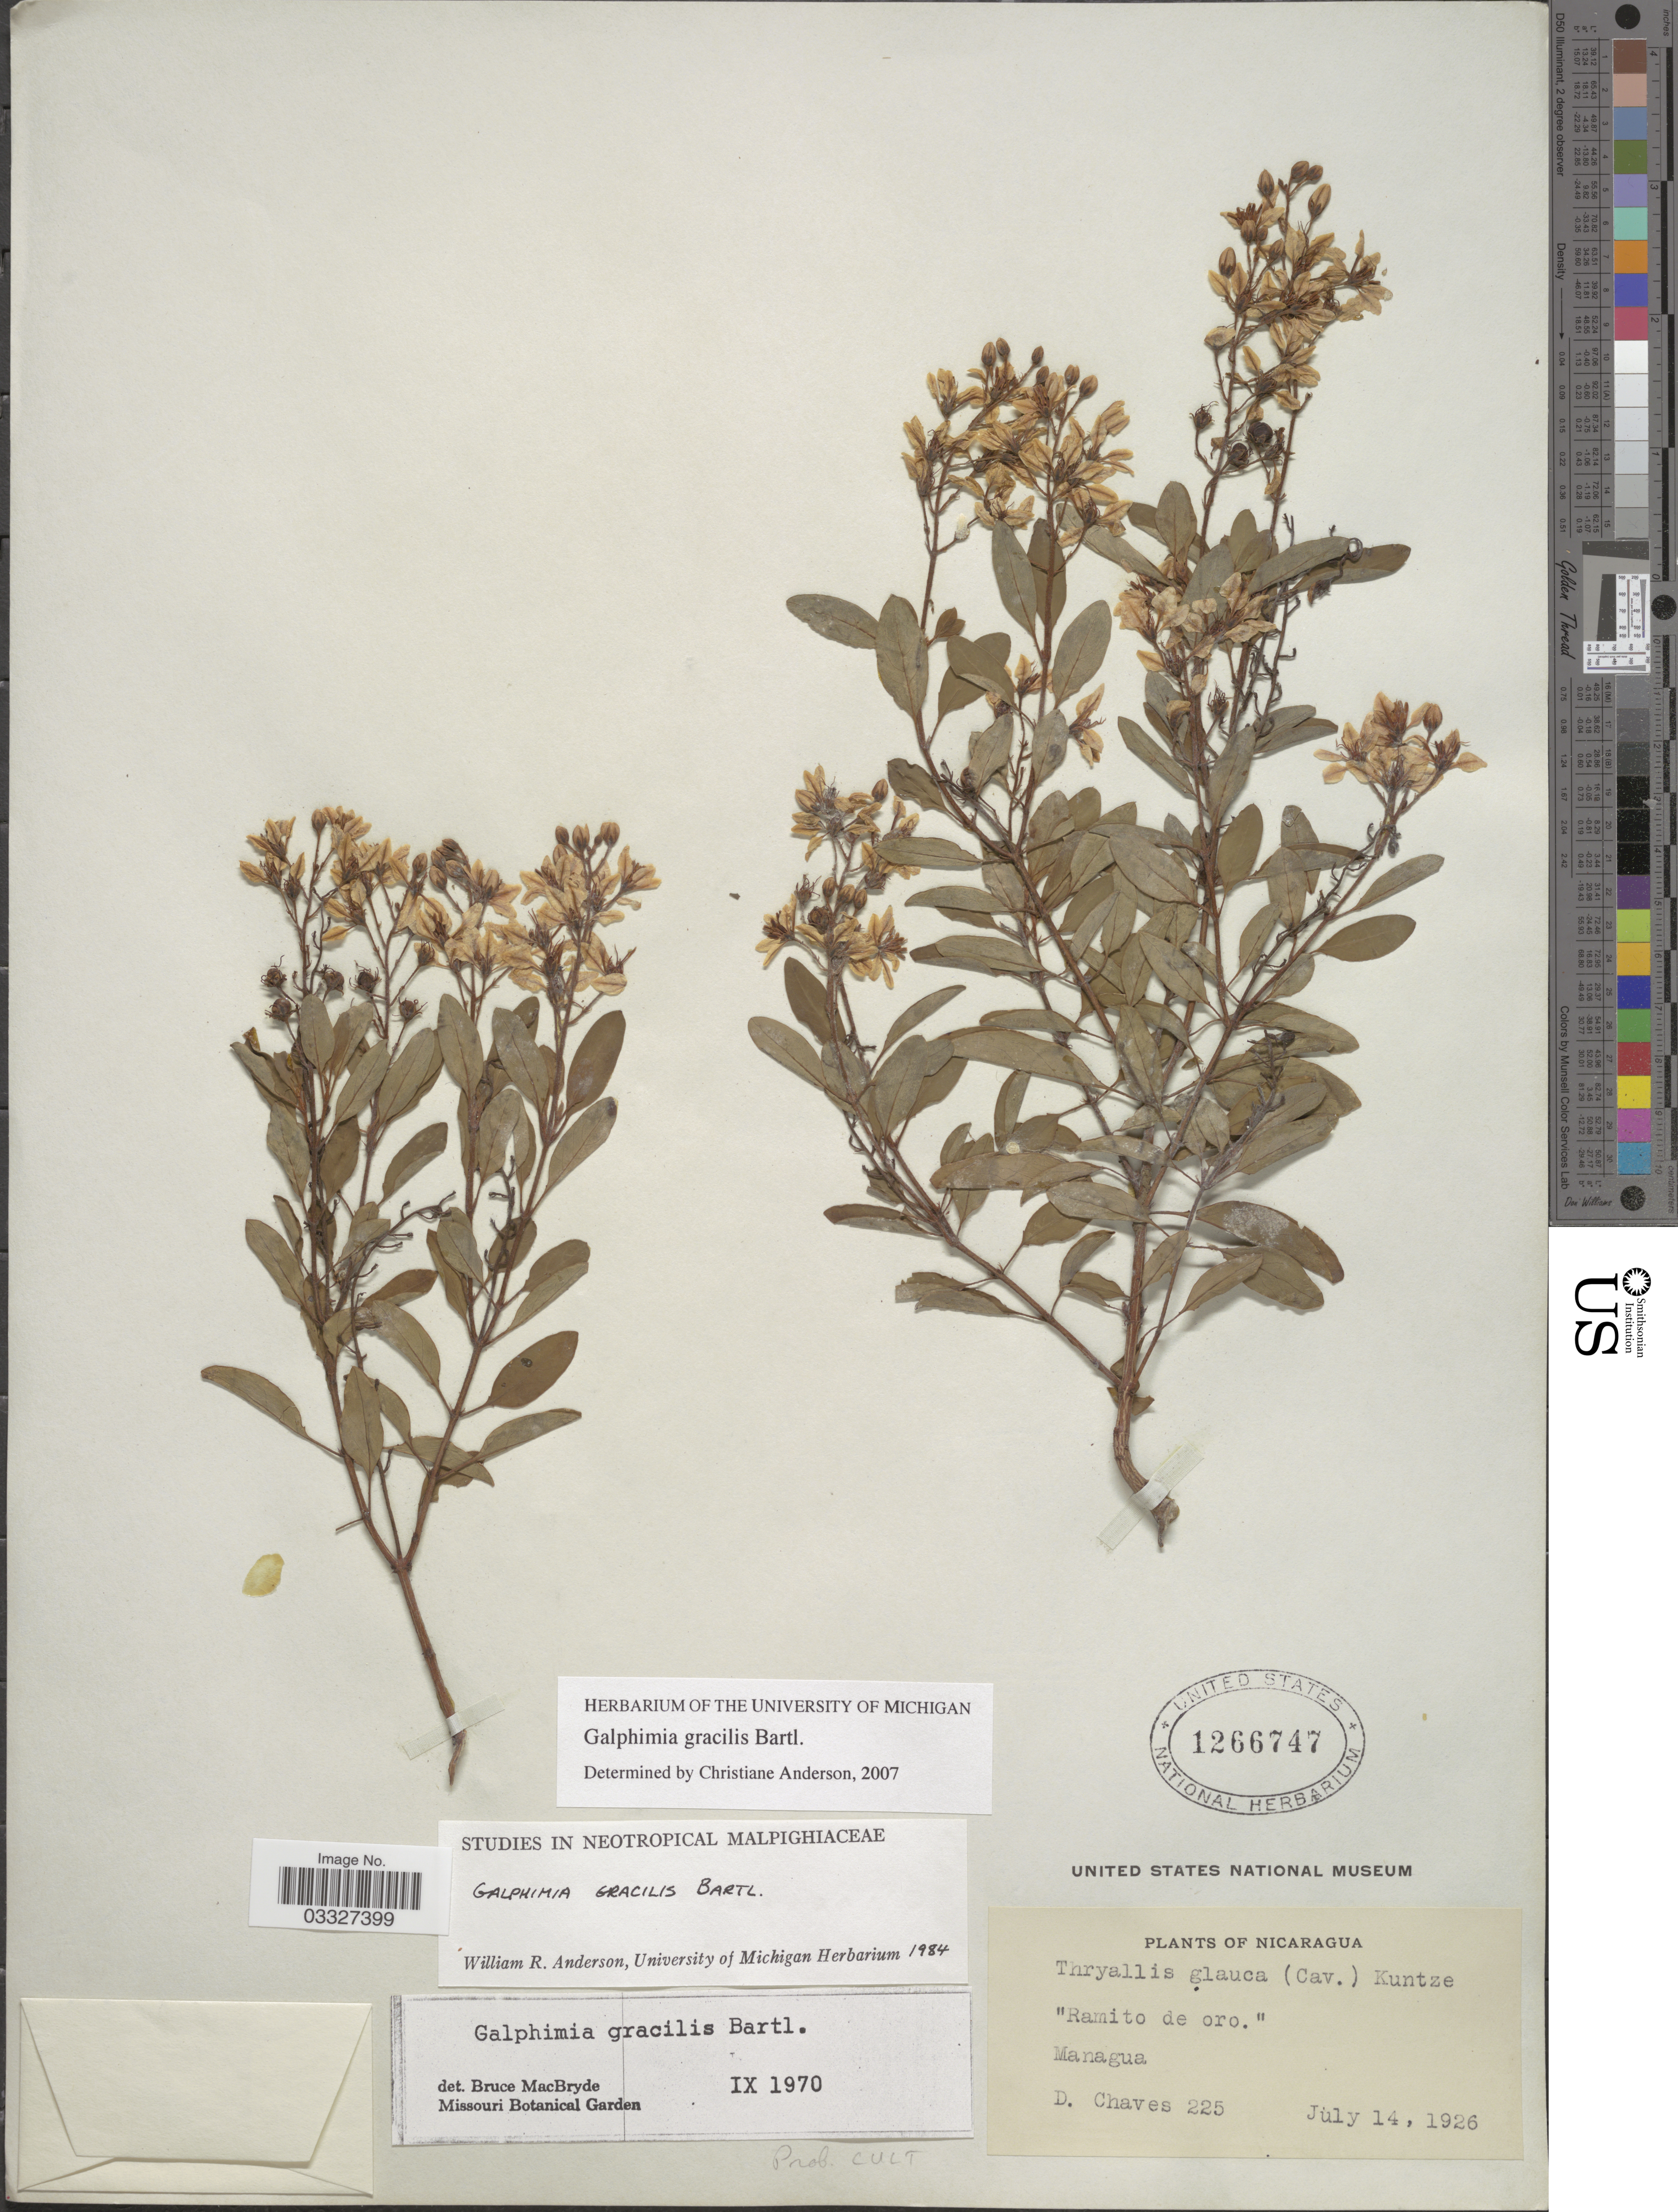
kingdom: Plantae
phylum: Tracheophyta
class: Magnoliopsida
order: Malpighiales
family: Malpighiaceae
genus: Galphimia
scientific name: Galphimia gracilis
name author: Bartl.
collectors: D. Chaves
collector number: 225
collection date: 1926-07-14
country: Nicaragua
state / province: Managua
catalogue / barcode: US 1266747